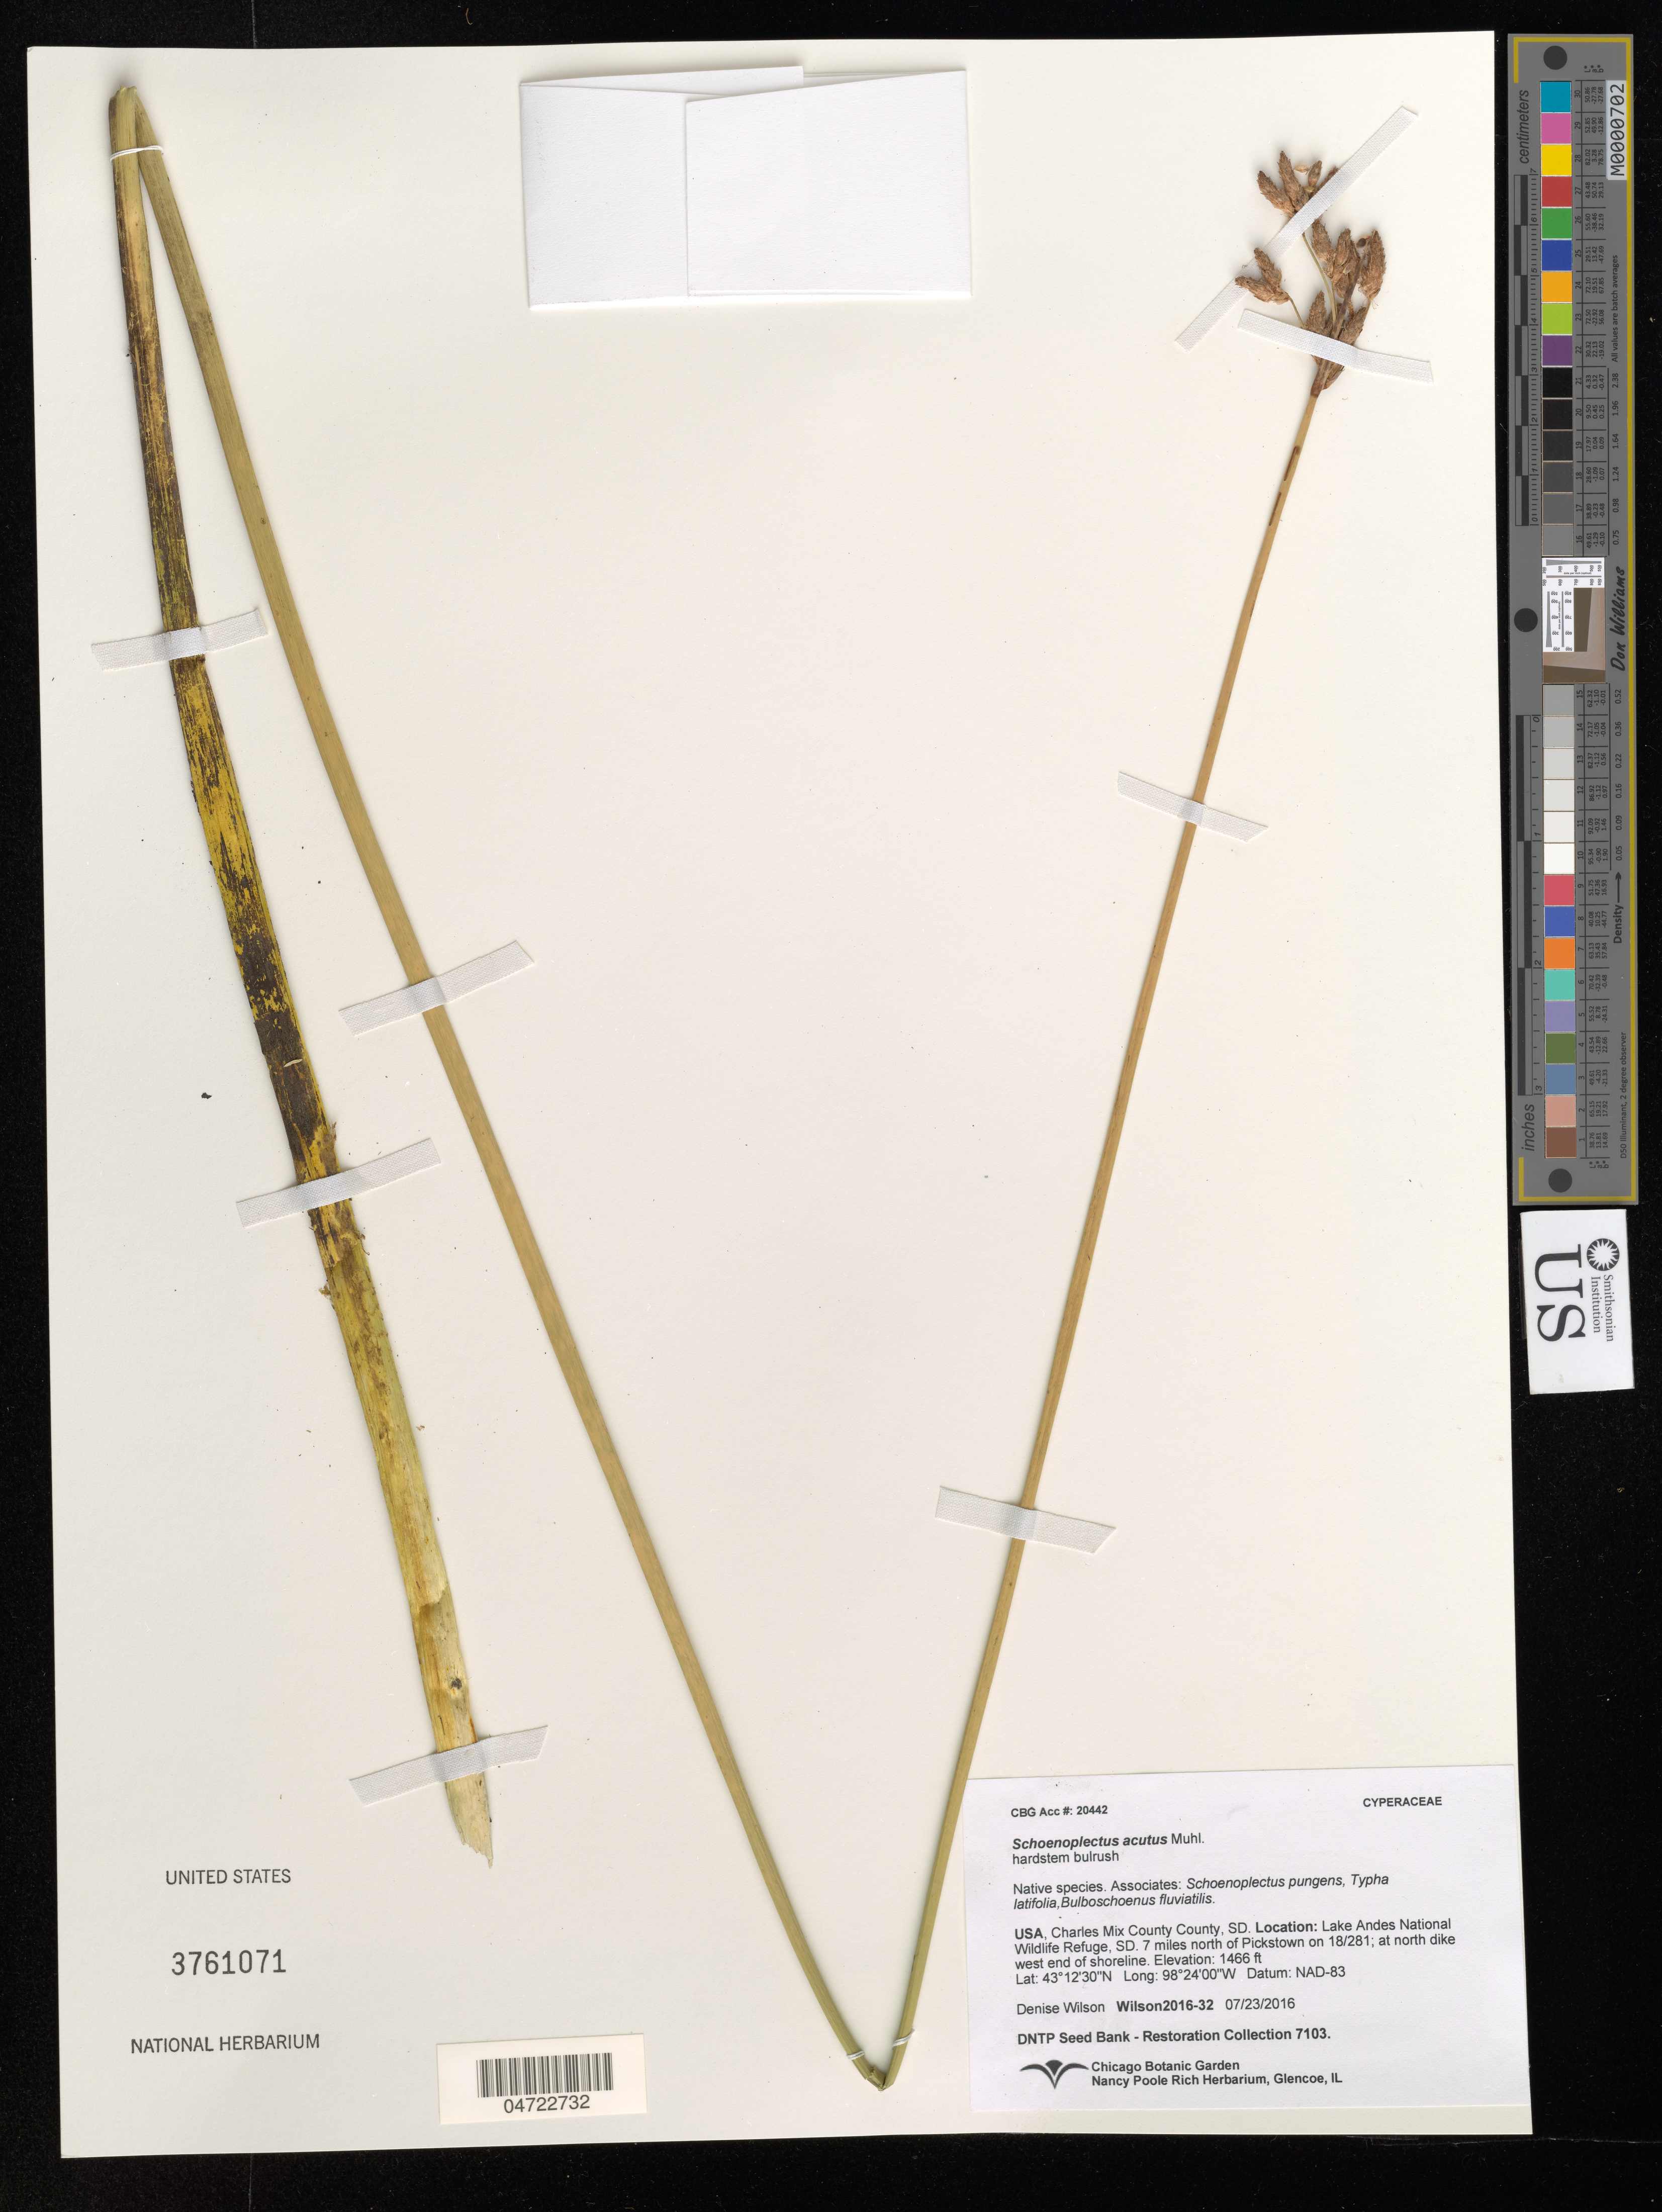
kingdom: Plantae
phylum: Tracheophyta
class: Liliopsida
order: Poales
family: Cyperaceae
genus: Schoenoplectus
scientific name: Schoenoplectus acutus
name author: (Muhl. ex Bigelow) Á. Löve & D. Löve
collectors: D. Wilson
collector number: Wilson2016-32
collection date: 2016-07-23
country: United States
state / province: South Dakota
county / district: Charles Mix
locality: Charles Mix County County. Lake Andes National Wildlife Refuge, SD. 7 miles north of Pickstown on 18/281; at north dike west end of shoreline.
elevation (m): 447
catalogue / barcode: US 3761071